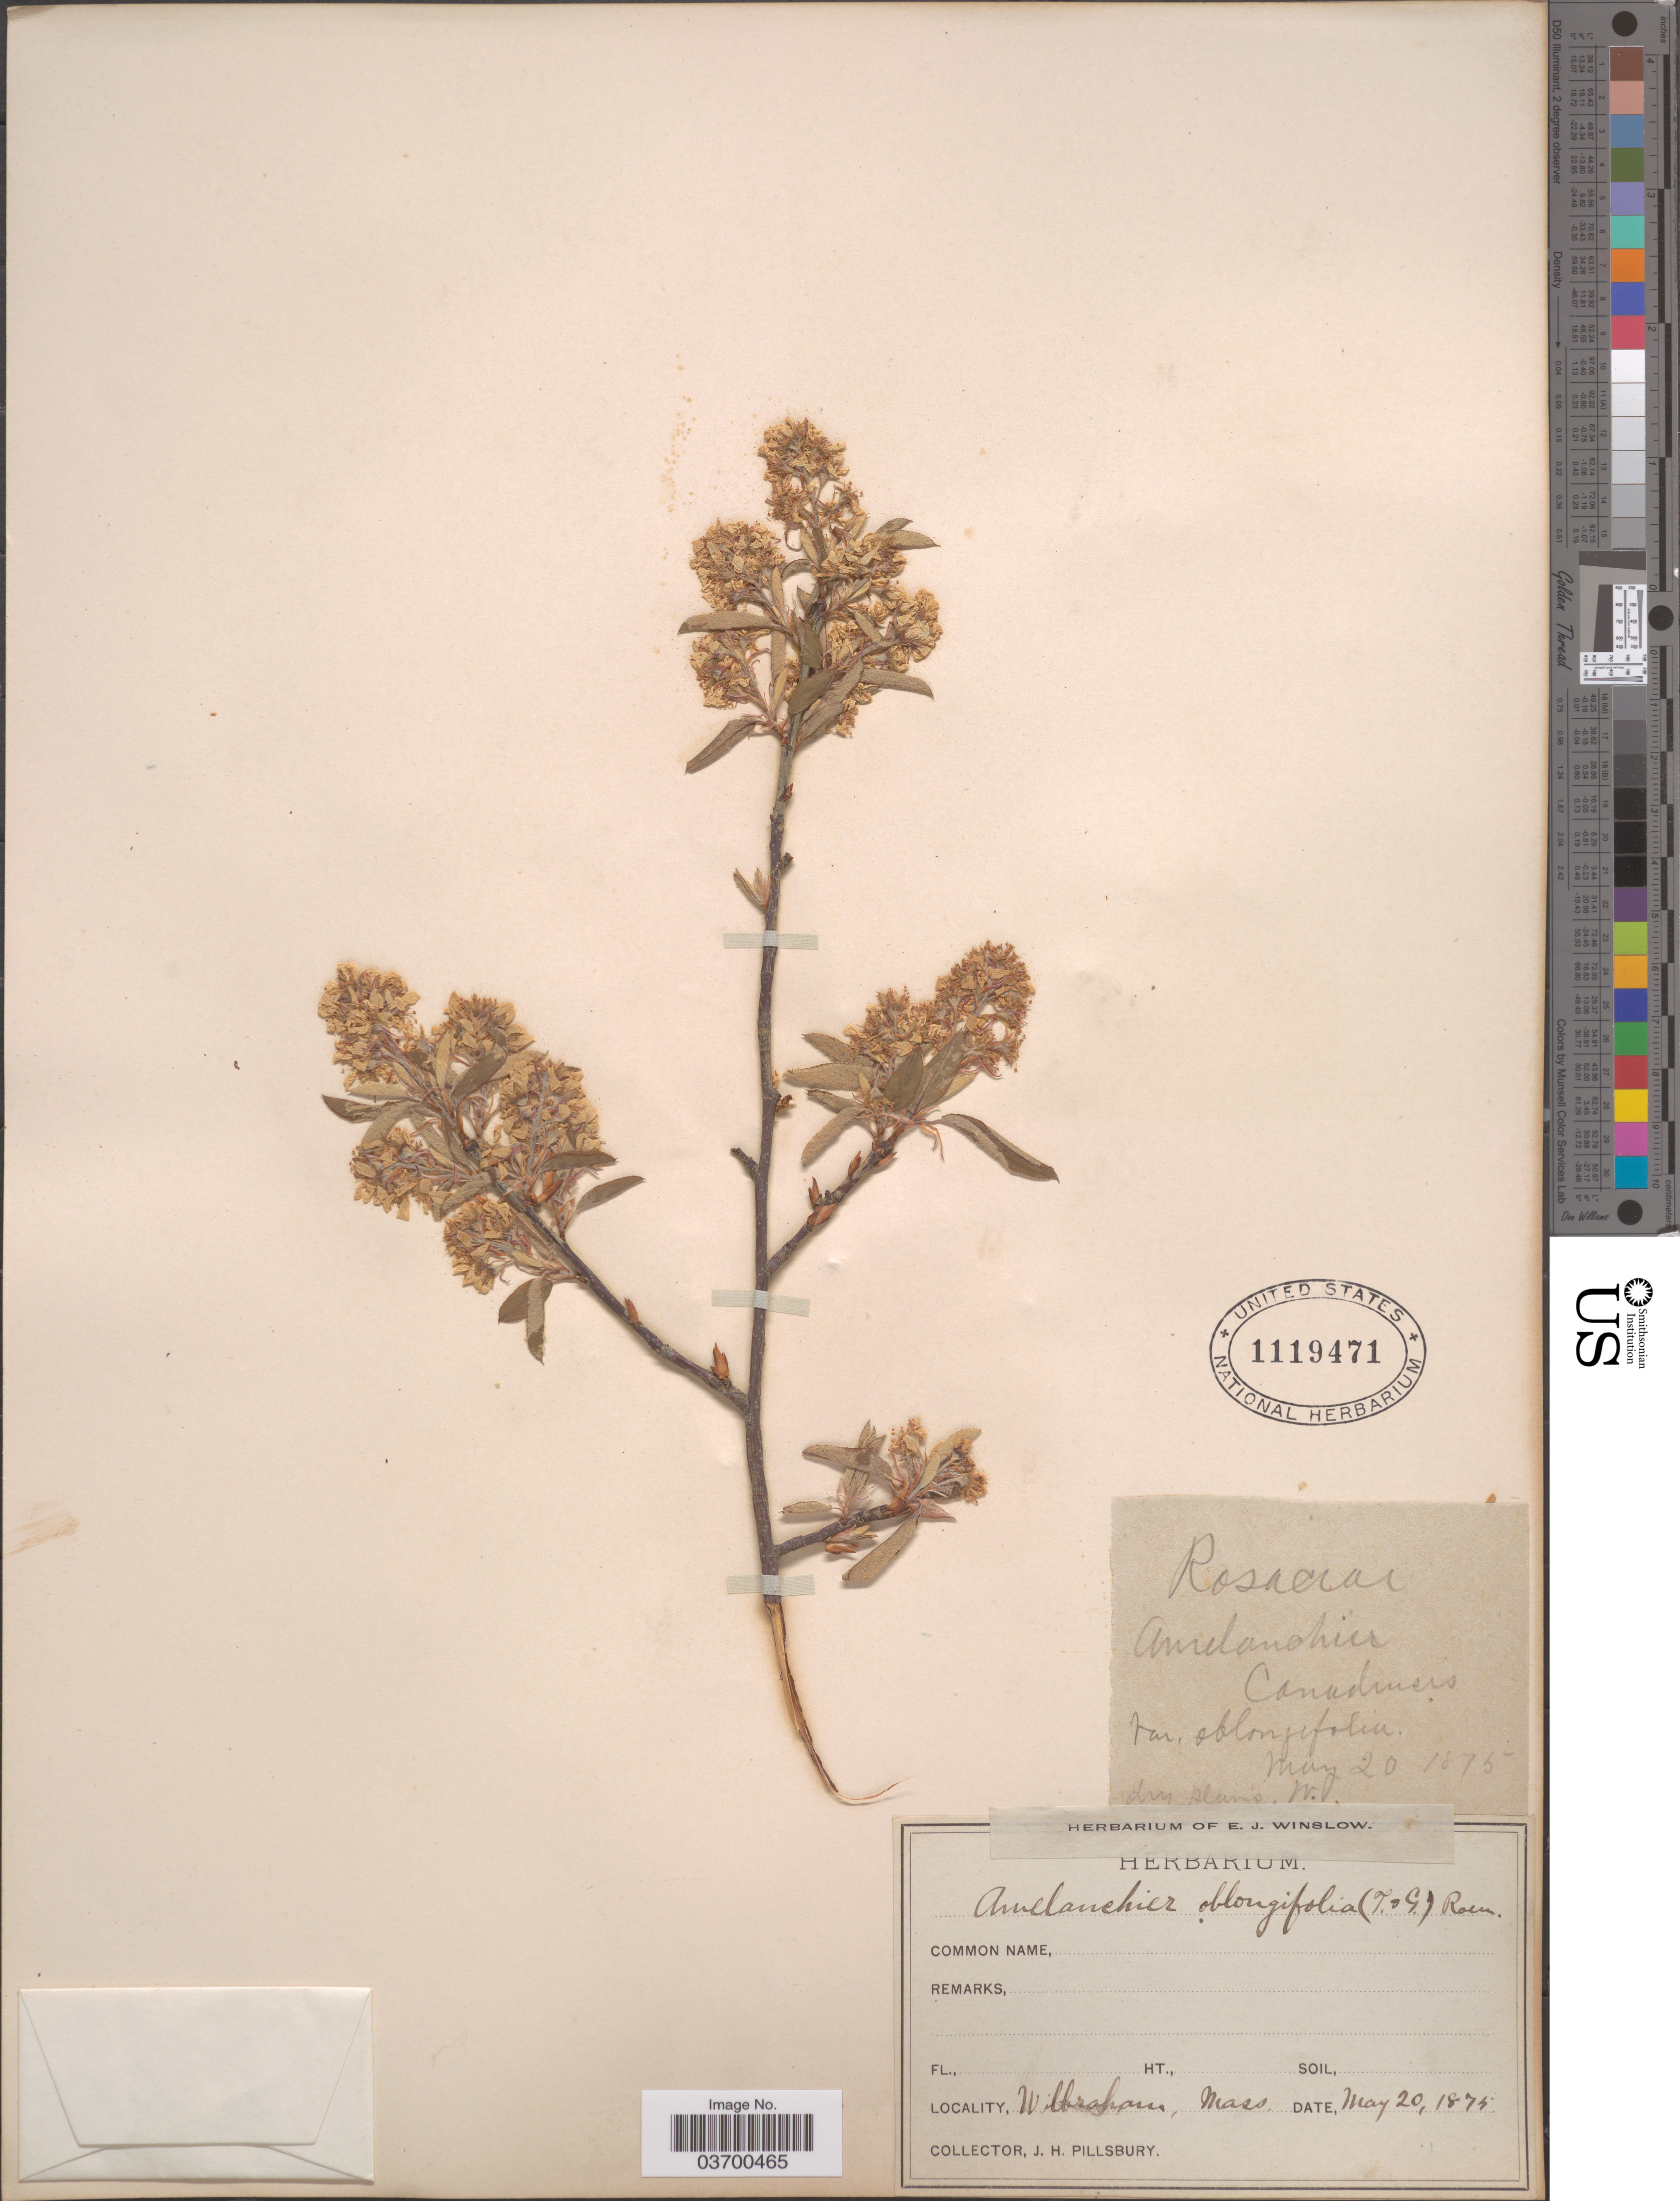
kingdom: Plantae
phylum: Tracheophyta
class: Magnoliopsida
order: Rosales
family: Rosaceae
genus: Amelanchier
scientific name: Amelanchier canadensis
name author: (L.) Medic.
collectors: J. Pillsbury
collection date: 1875-05-20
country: United States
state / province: Massachusetts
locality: Wilbraham, Mass.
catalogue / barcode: US 1119471